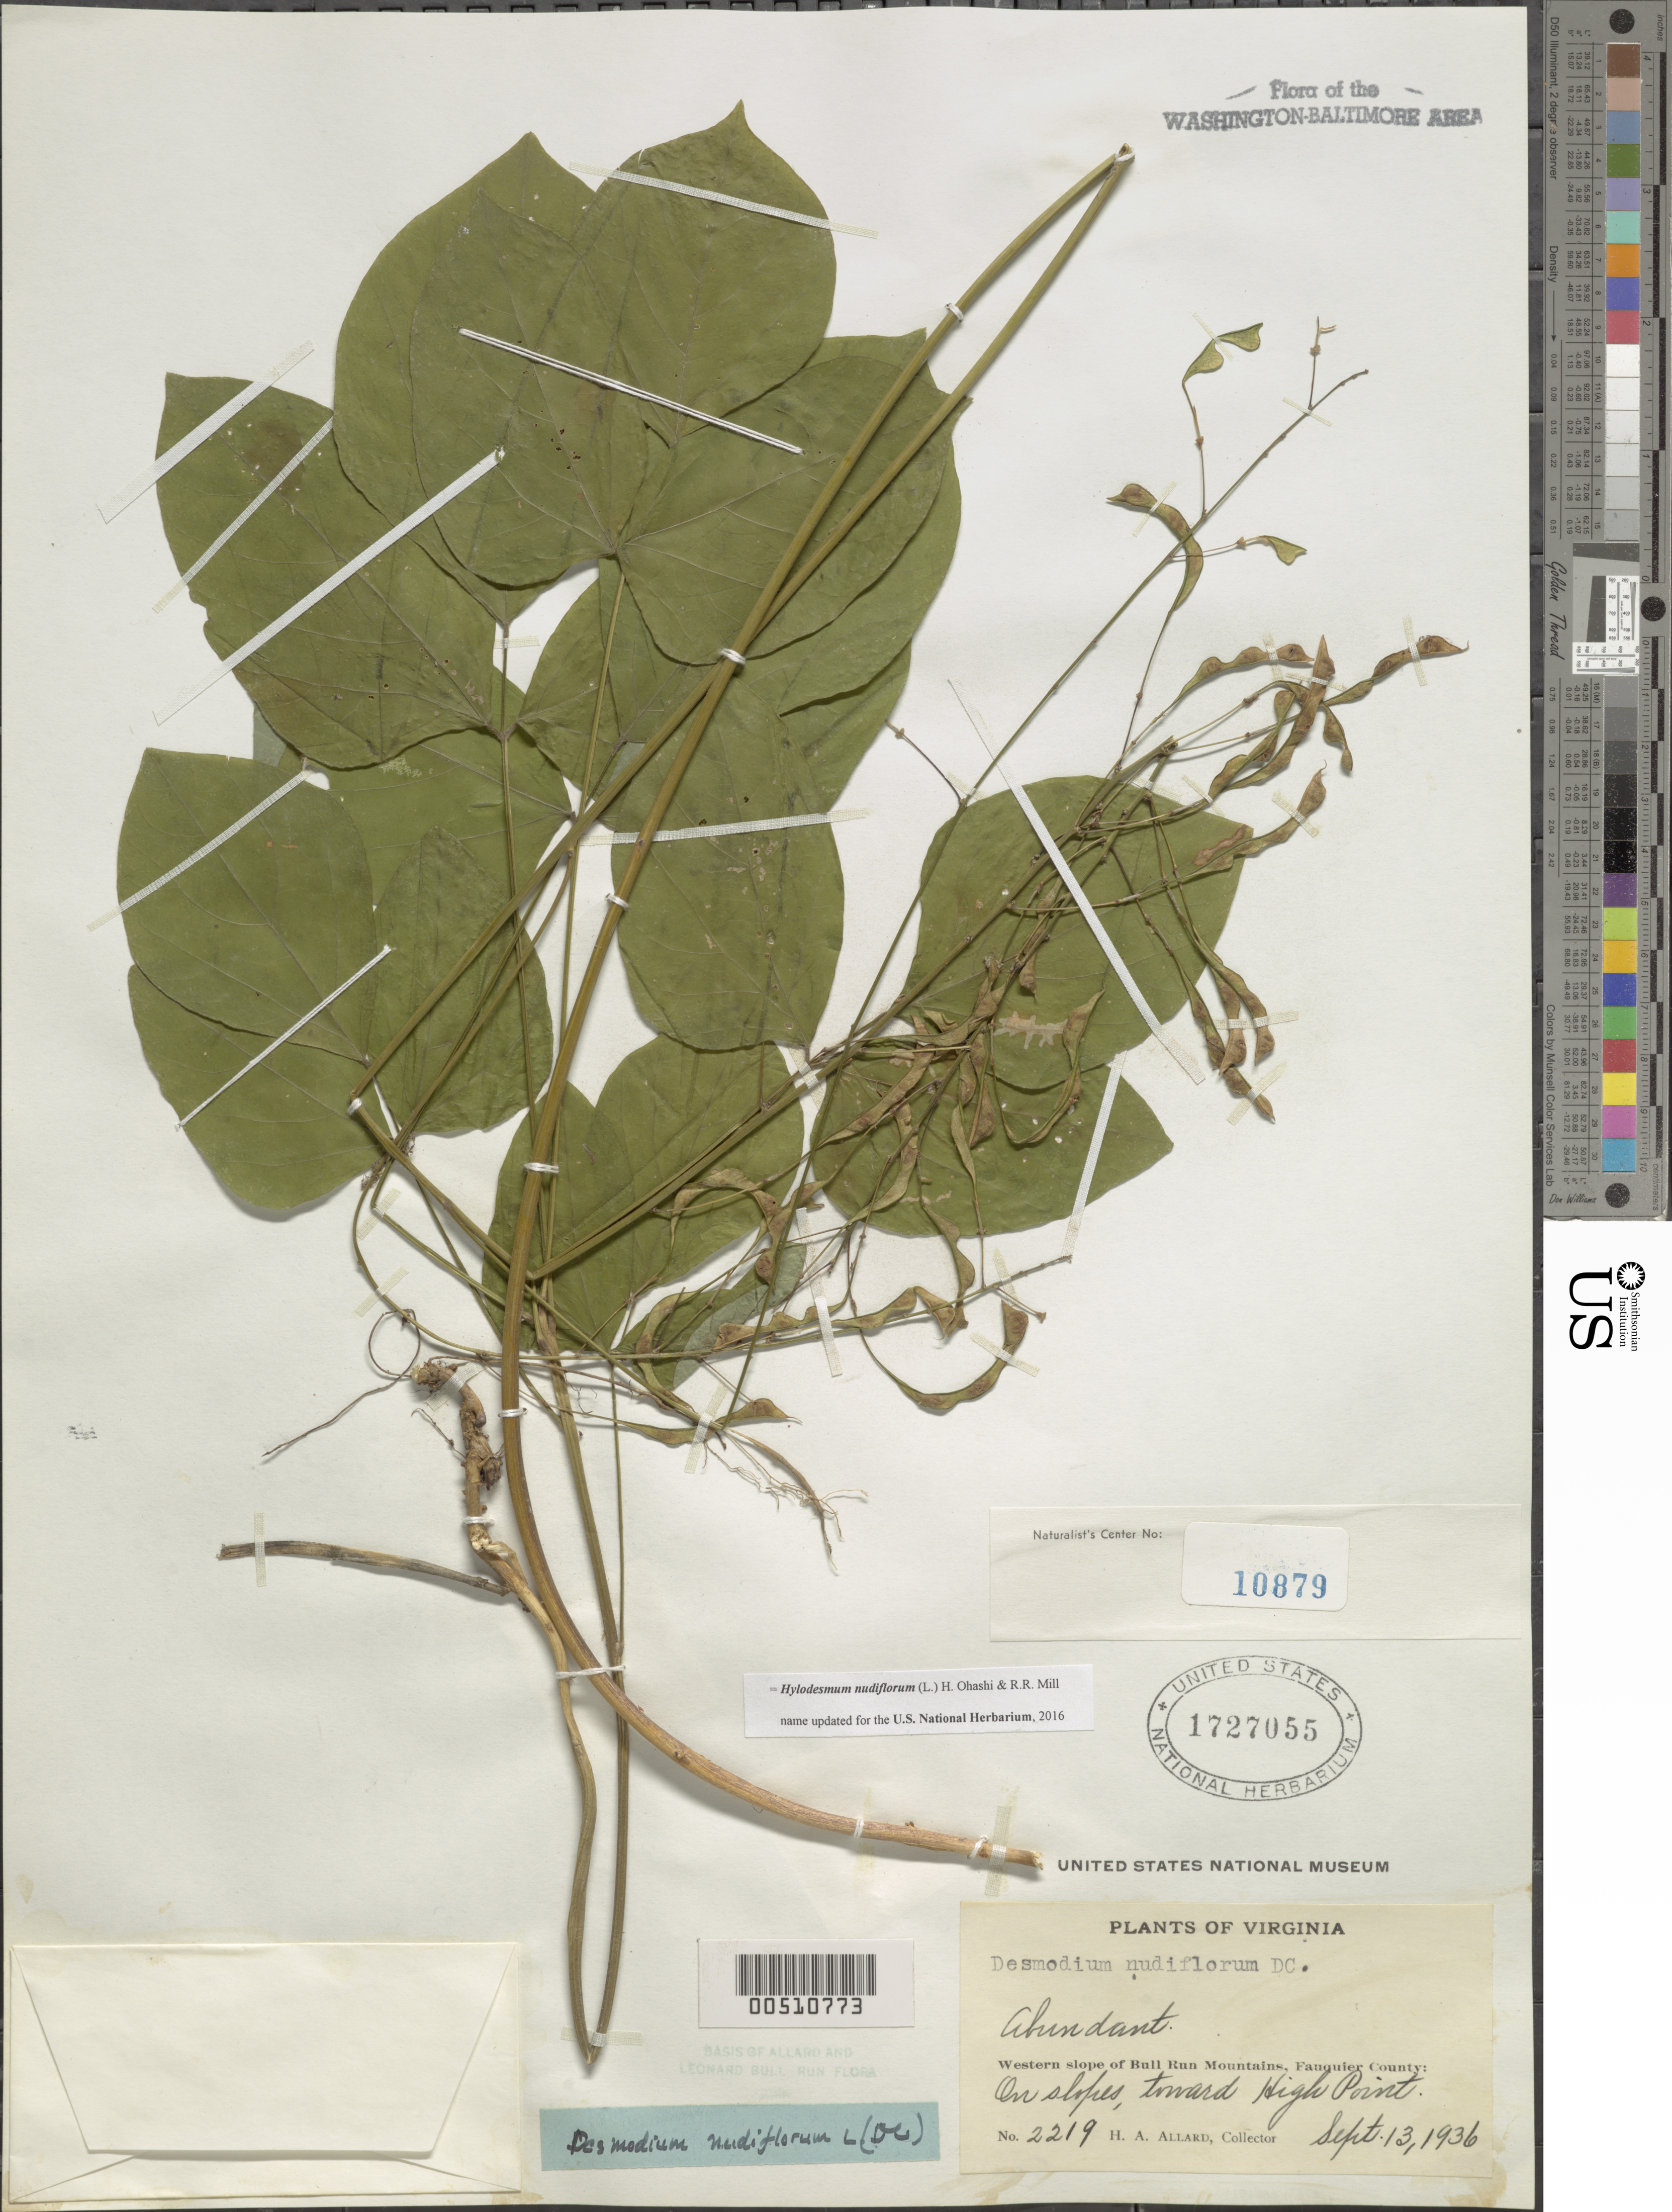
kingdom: Plantae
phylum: Tracheophyta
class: Magnoliopsida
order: Fabales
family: Fabaceae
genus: Hylodesmum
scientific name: Hylodesmum nudiflorum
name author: (L.) H. Ohashi & R.R. Mill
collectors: H. A. Allard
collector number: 2219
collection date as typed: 13 Sep 1936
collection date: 1936-09-13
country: United States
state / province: Virginia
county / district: Fauquier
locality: Slope toward High Point, W slope of Bull Run Mts. Bull Run Mts.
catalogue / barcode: US 1727055